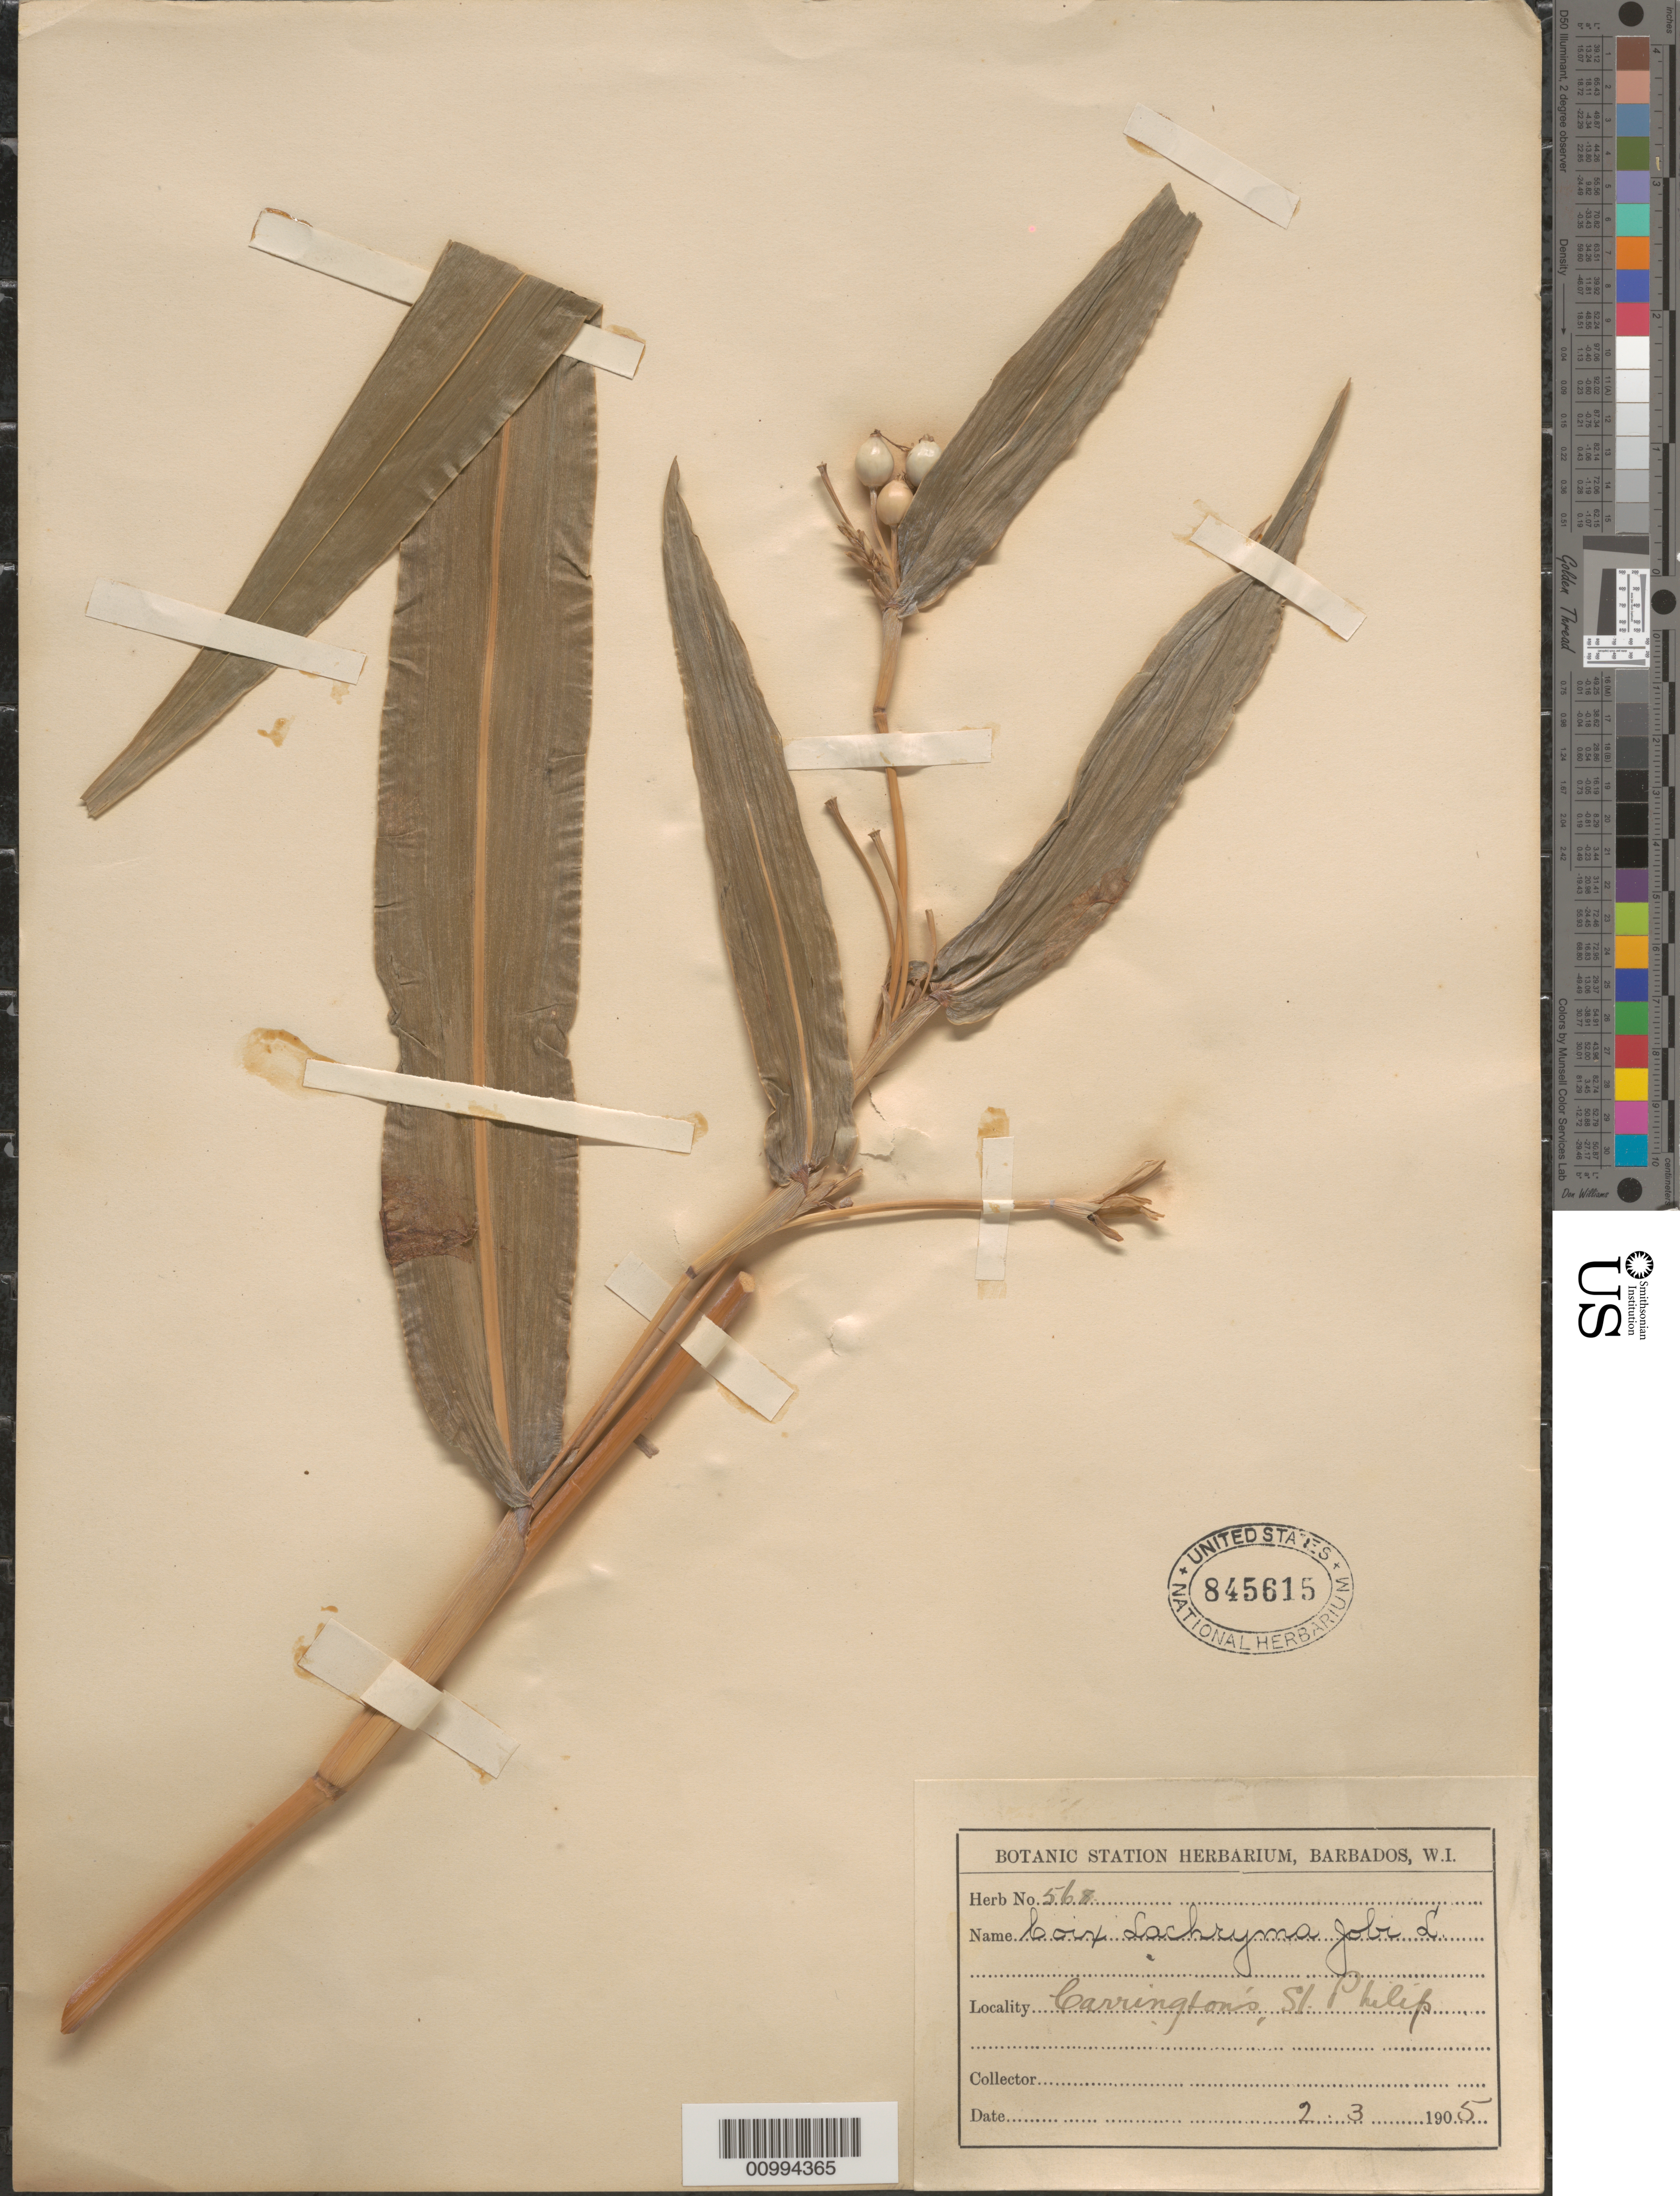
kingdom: Plantae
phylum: Tracheophyta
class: Liliopsida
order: Poales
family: Poaceae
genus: Coix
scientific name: Coix lacryma-jobi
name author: L.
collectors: ex herb. Bot. Sta. Barbados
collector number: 568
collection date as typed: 03 Feb 1905 or 02 Mar 1905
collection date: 1905-02-03 or 1905-03-02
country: Barbados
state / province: Saint Philip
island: Barbados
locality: Carrington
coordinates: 0 N, 0 E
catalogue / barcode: US 845615